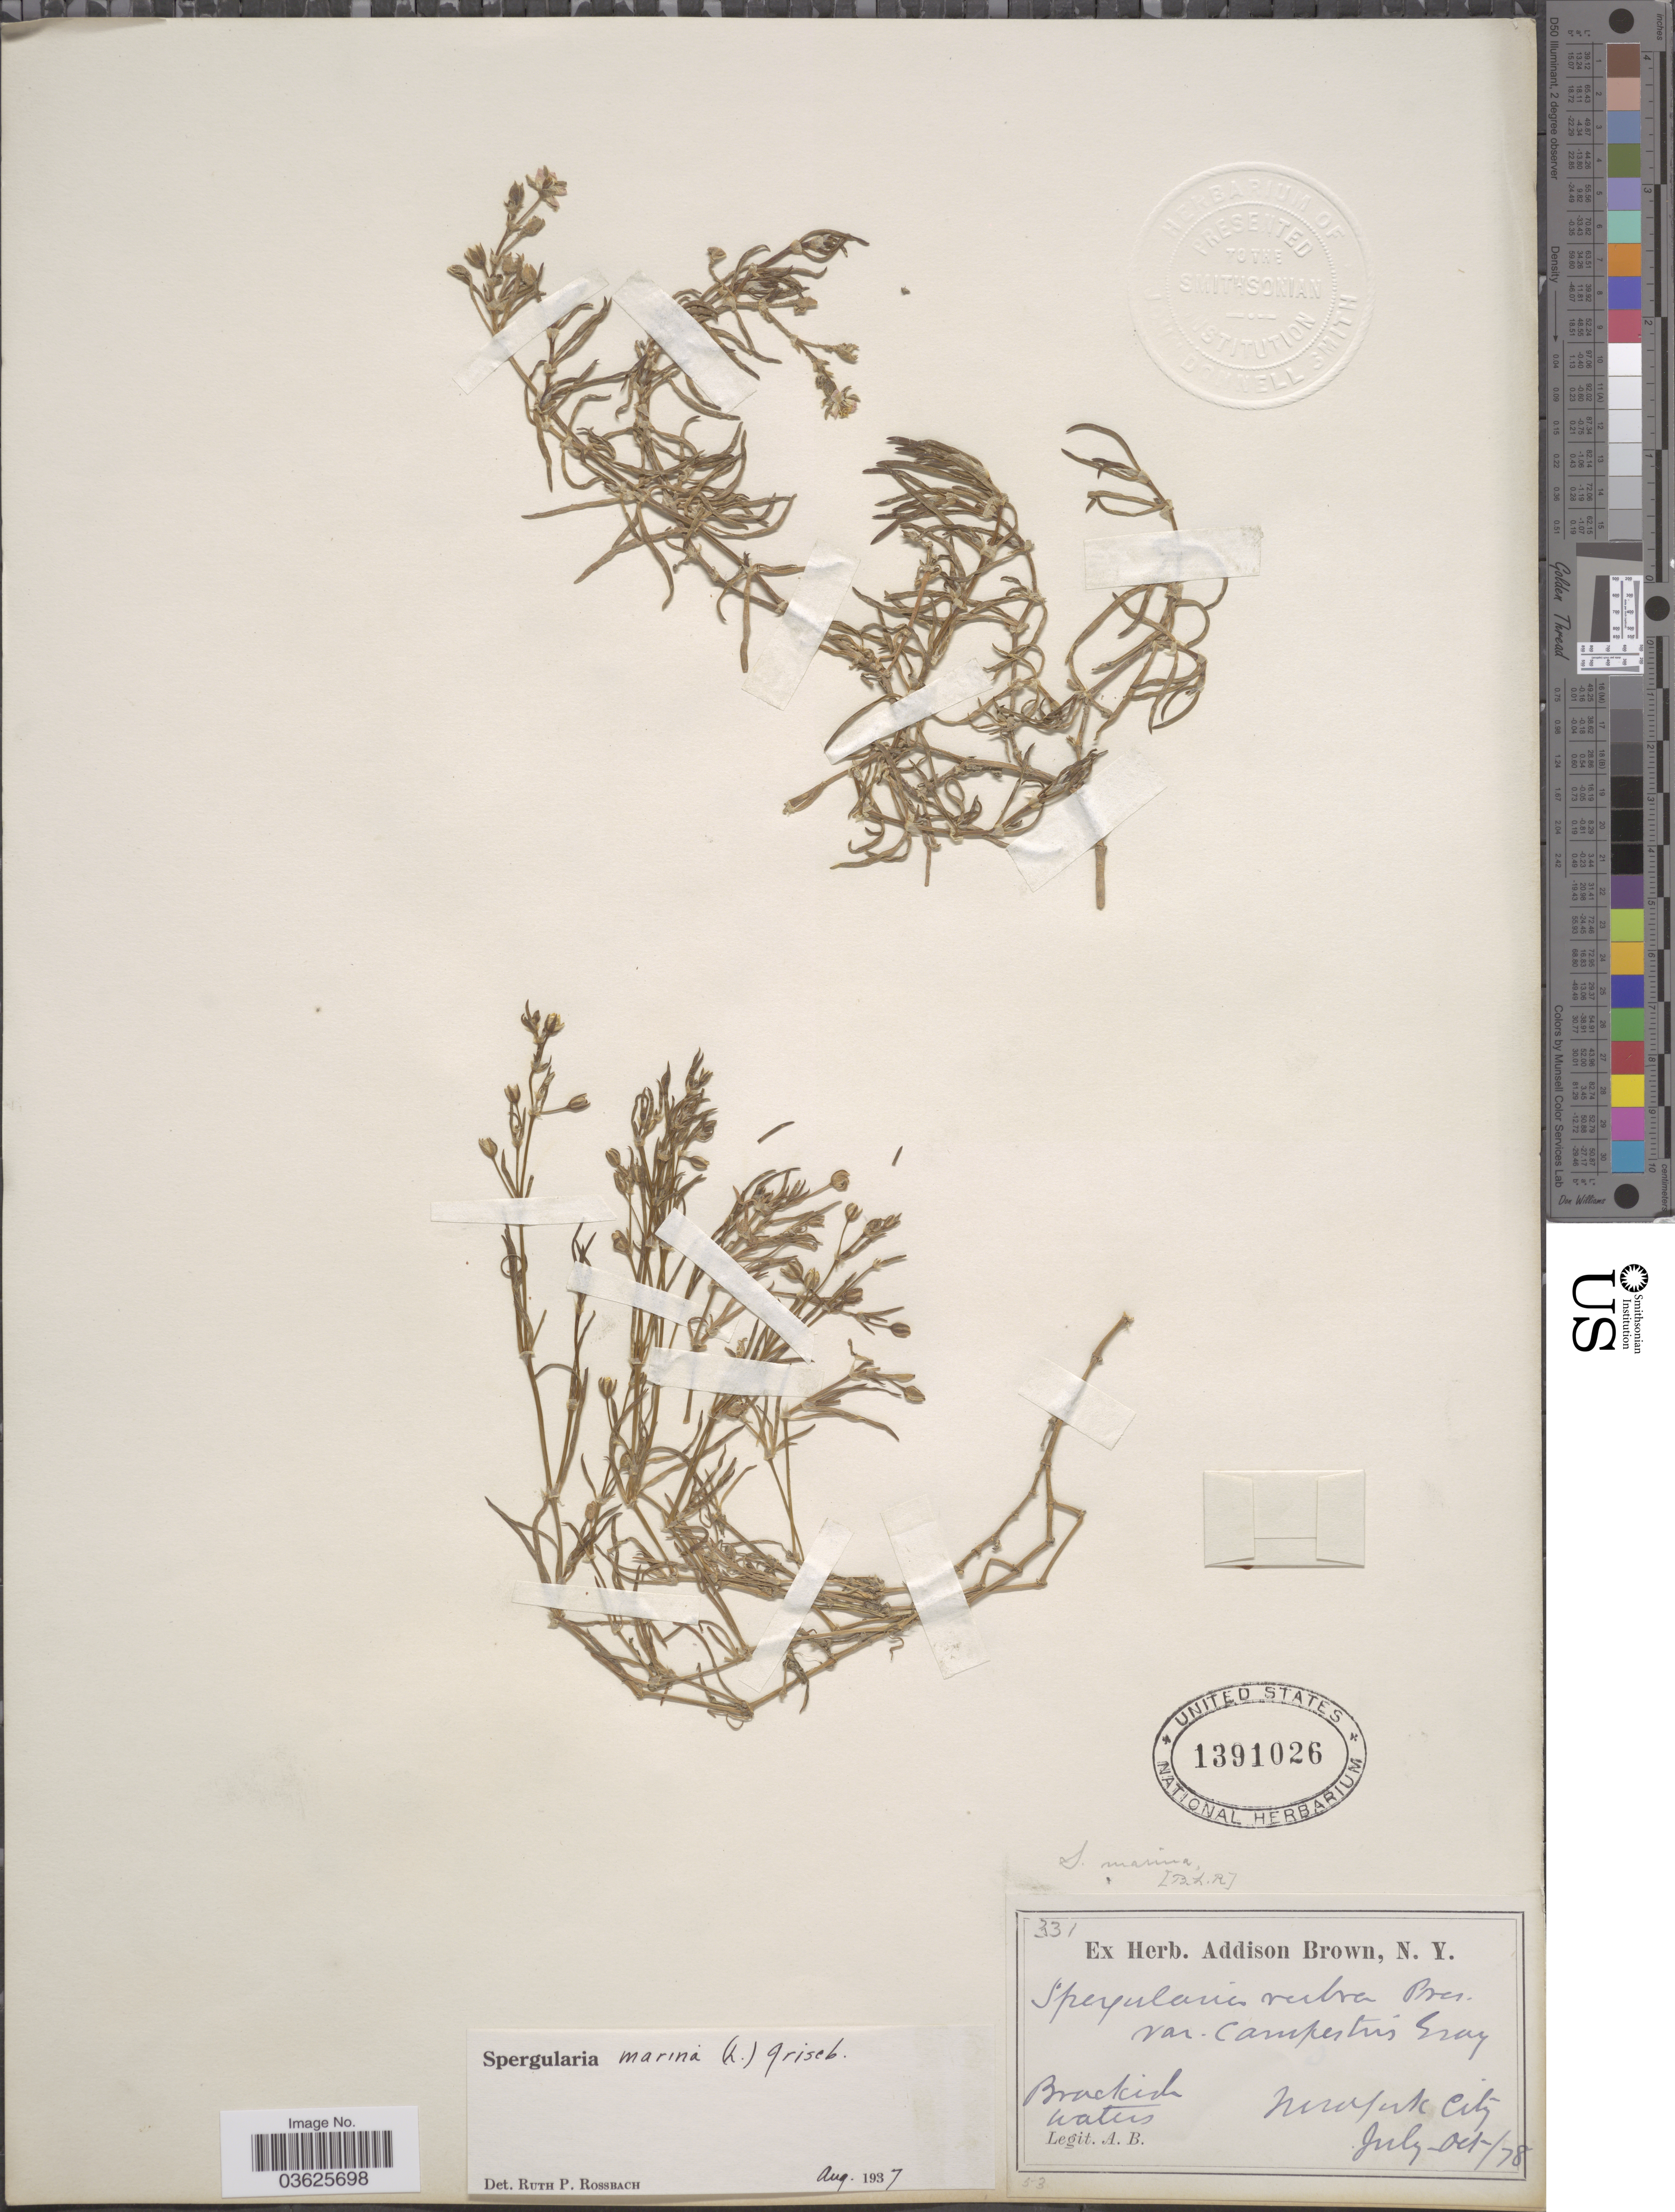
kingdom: Plantae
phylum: Tracheophyta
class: Magnoliopsida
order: Caryophyllales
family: Caryophyllaceae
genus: Spergularia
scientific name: Spergularia marina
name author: (L.) Griseb.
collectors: A. Brown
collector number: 331?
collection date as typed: Transcribed d/m/y: /7/78 to /10/78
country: United States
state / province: New York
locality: New York City.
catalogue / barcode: US 1391026